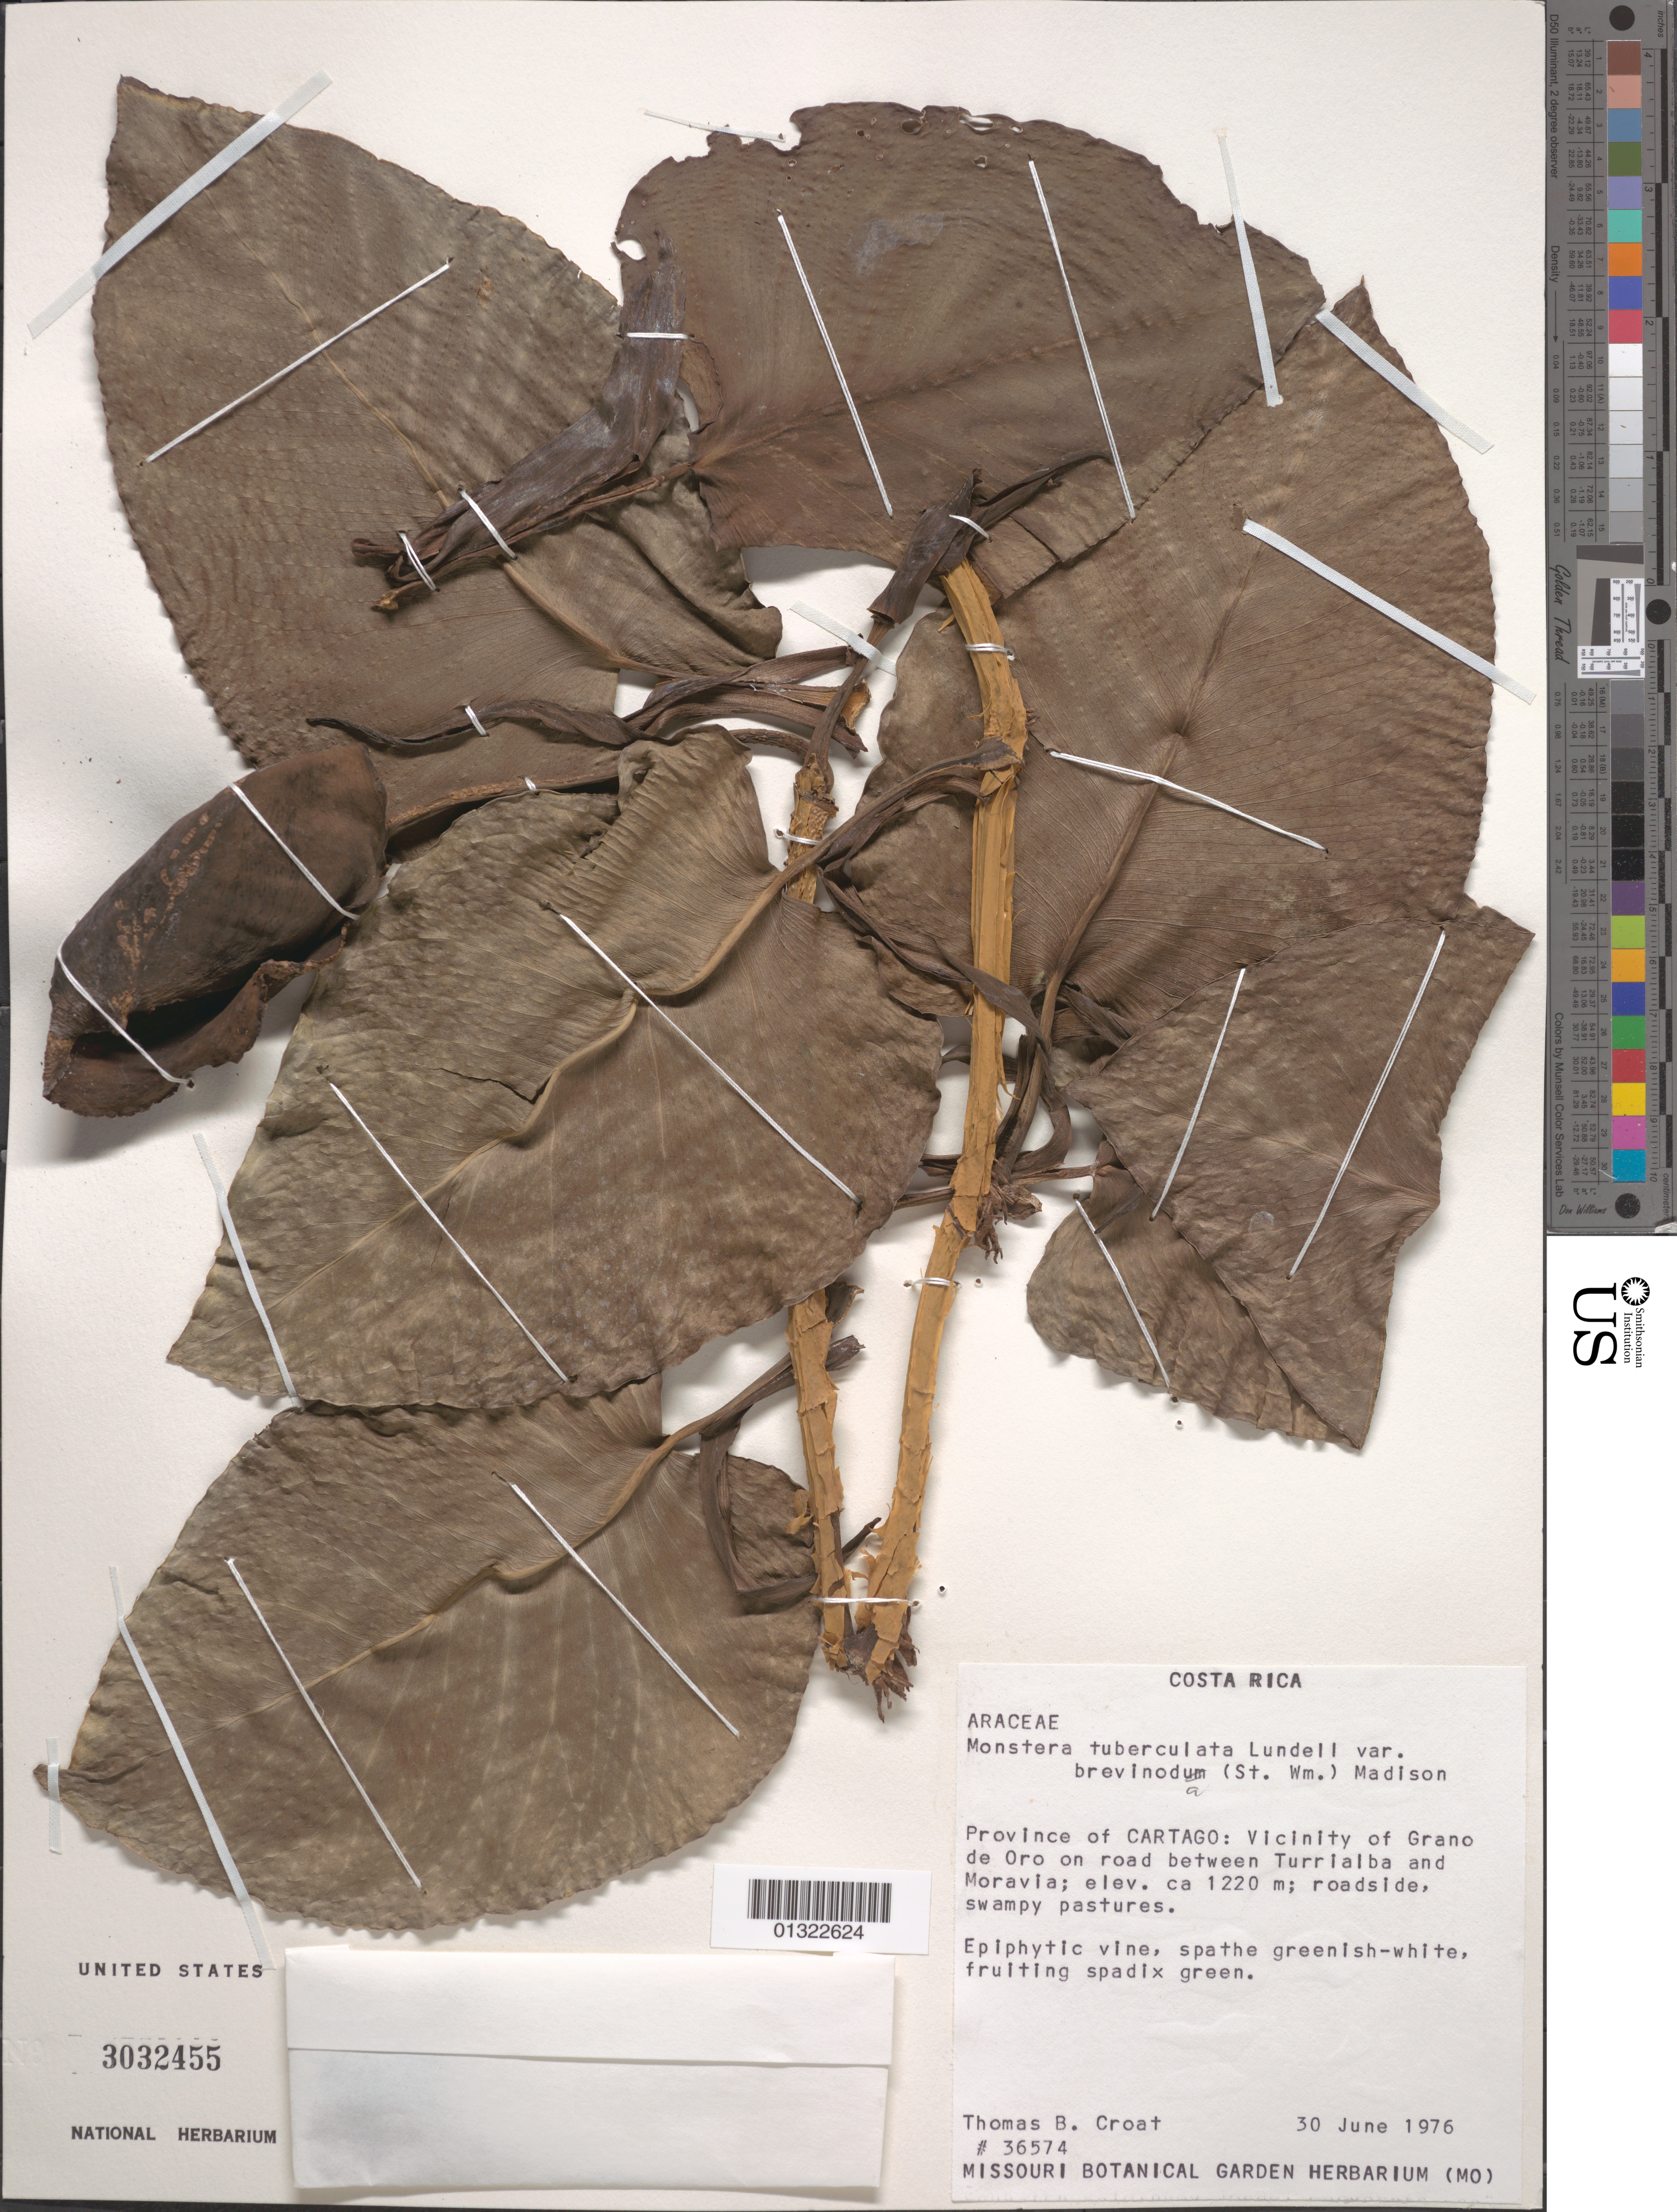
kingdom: Plantae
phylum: Tracheophyta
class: Liliopsida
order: Alismatales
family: Araceae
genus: Monstera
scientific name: Monstera tuberculata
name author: Lundell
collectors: T. B. Croat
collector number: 36574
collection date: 1976-06-30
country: Costa Rica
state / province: Cartago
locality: Vicinity of Grano de Oro on road between Turrialba and Moravia.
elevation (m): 1220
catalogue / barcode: US 3032455